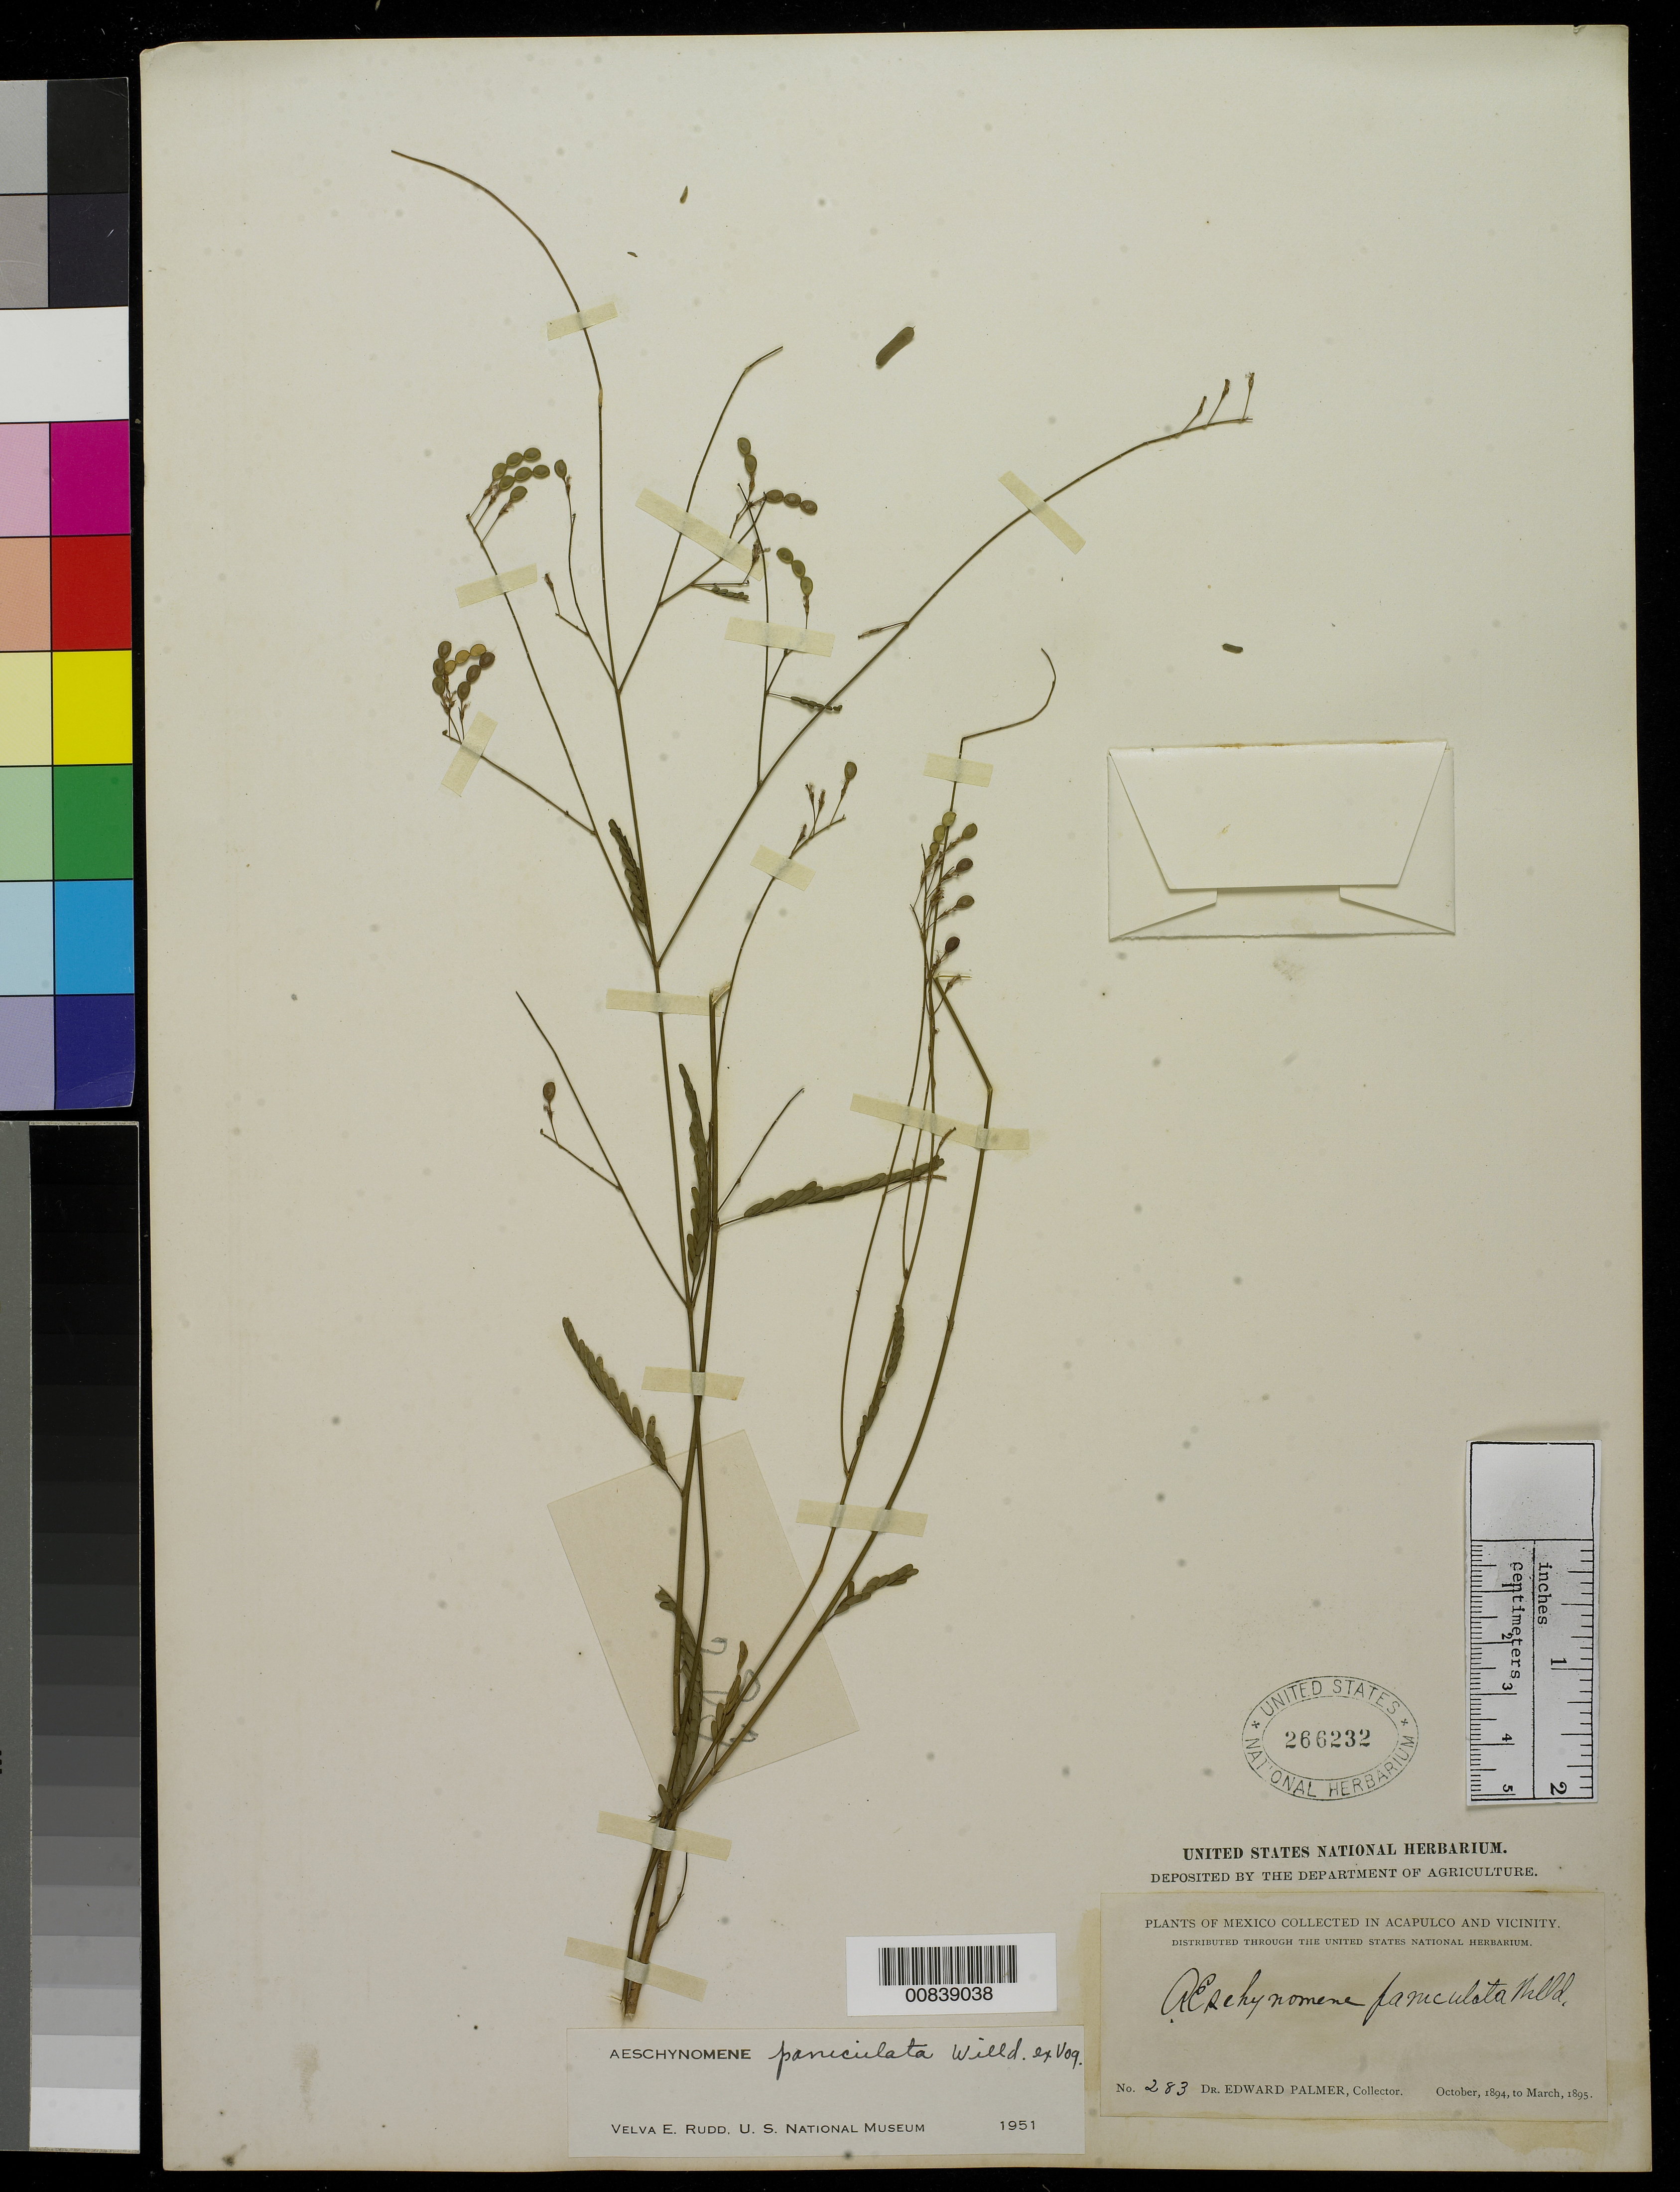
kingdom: Plantae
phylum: Tracheophyta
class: Magnoliopsida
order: Fabales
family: Fabaceae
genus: Aeschynomene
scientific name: Aeschynomene paniculata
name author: Vogel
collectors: E. Palmer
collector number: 283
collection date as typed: Oct 1894 to -- Mar 1895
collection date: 1894-10/1895-03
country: Mexico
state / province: Guerrero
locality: Acapulco, Guerrero and vicinity.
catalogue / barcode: US 266232